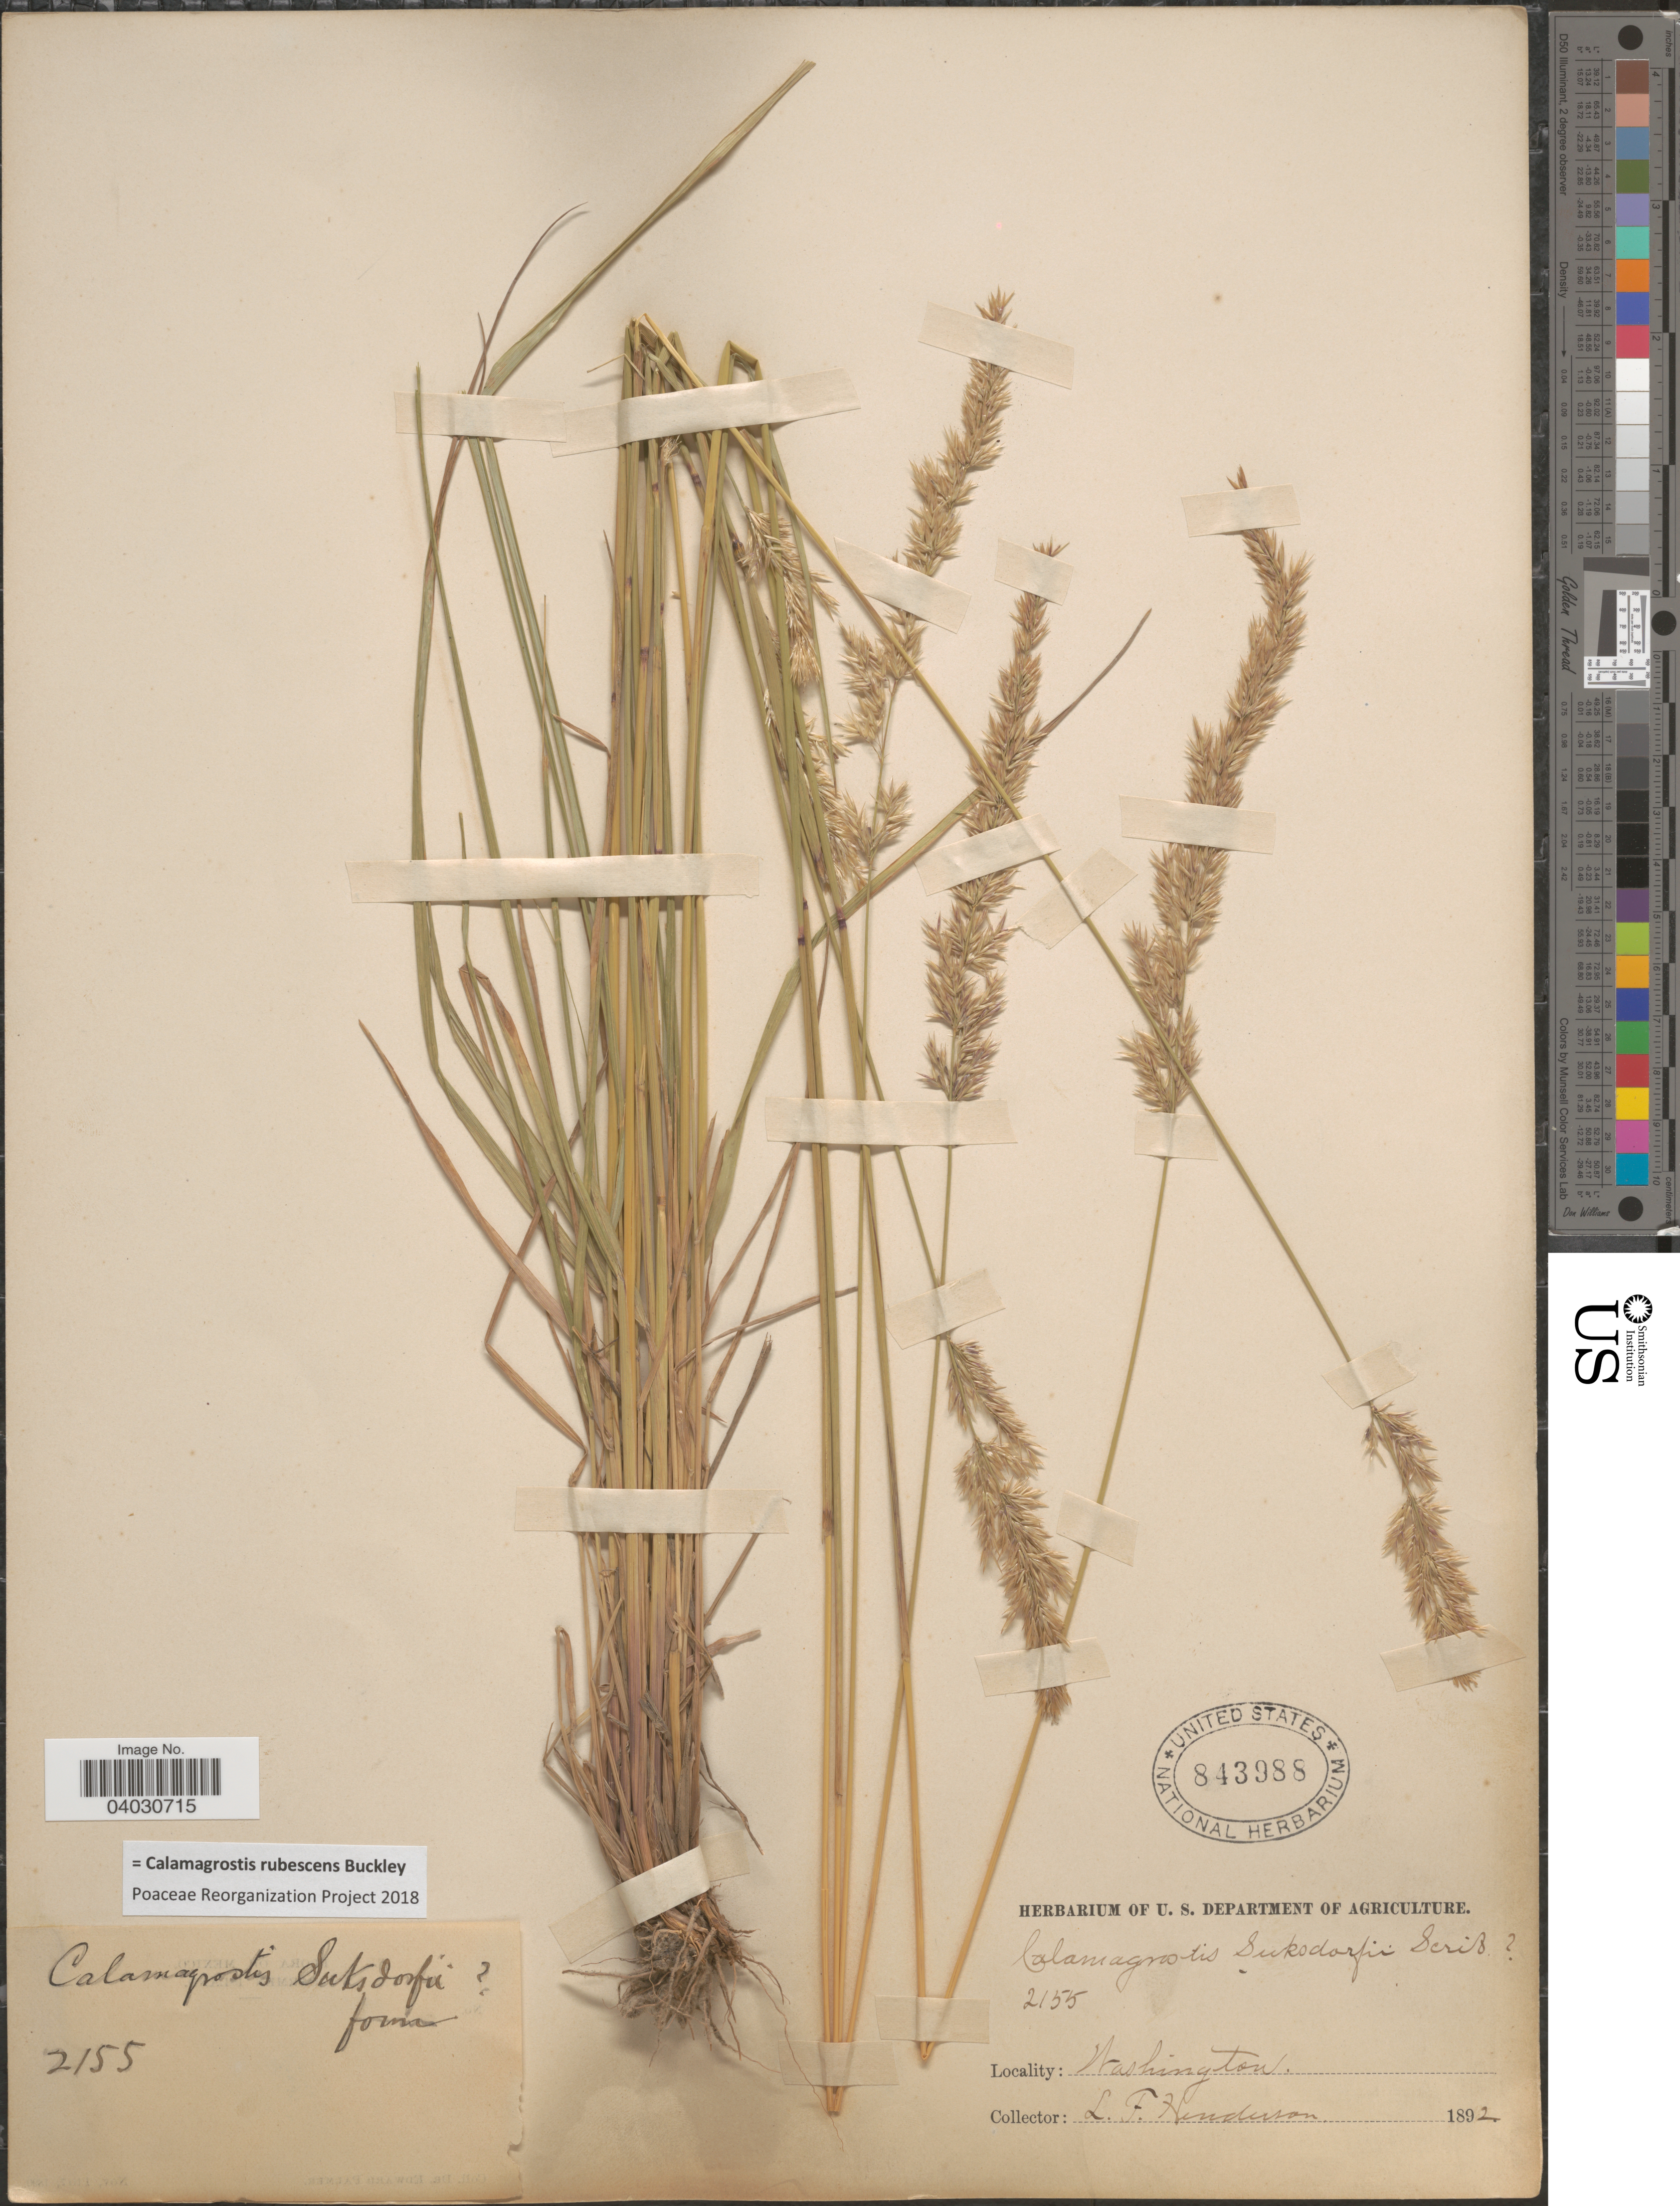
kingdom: Plantae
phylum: Tracheophyta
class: Liliopsida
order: Poales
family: Poaceae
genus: Calamagrostis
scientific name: Calamagrostis rubescens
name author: Buckley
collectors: L. Henderson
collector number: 2155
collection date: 1892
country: United States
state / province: Washington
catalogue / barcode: US 843988